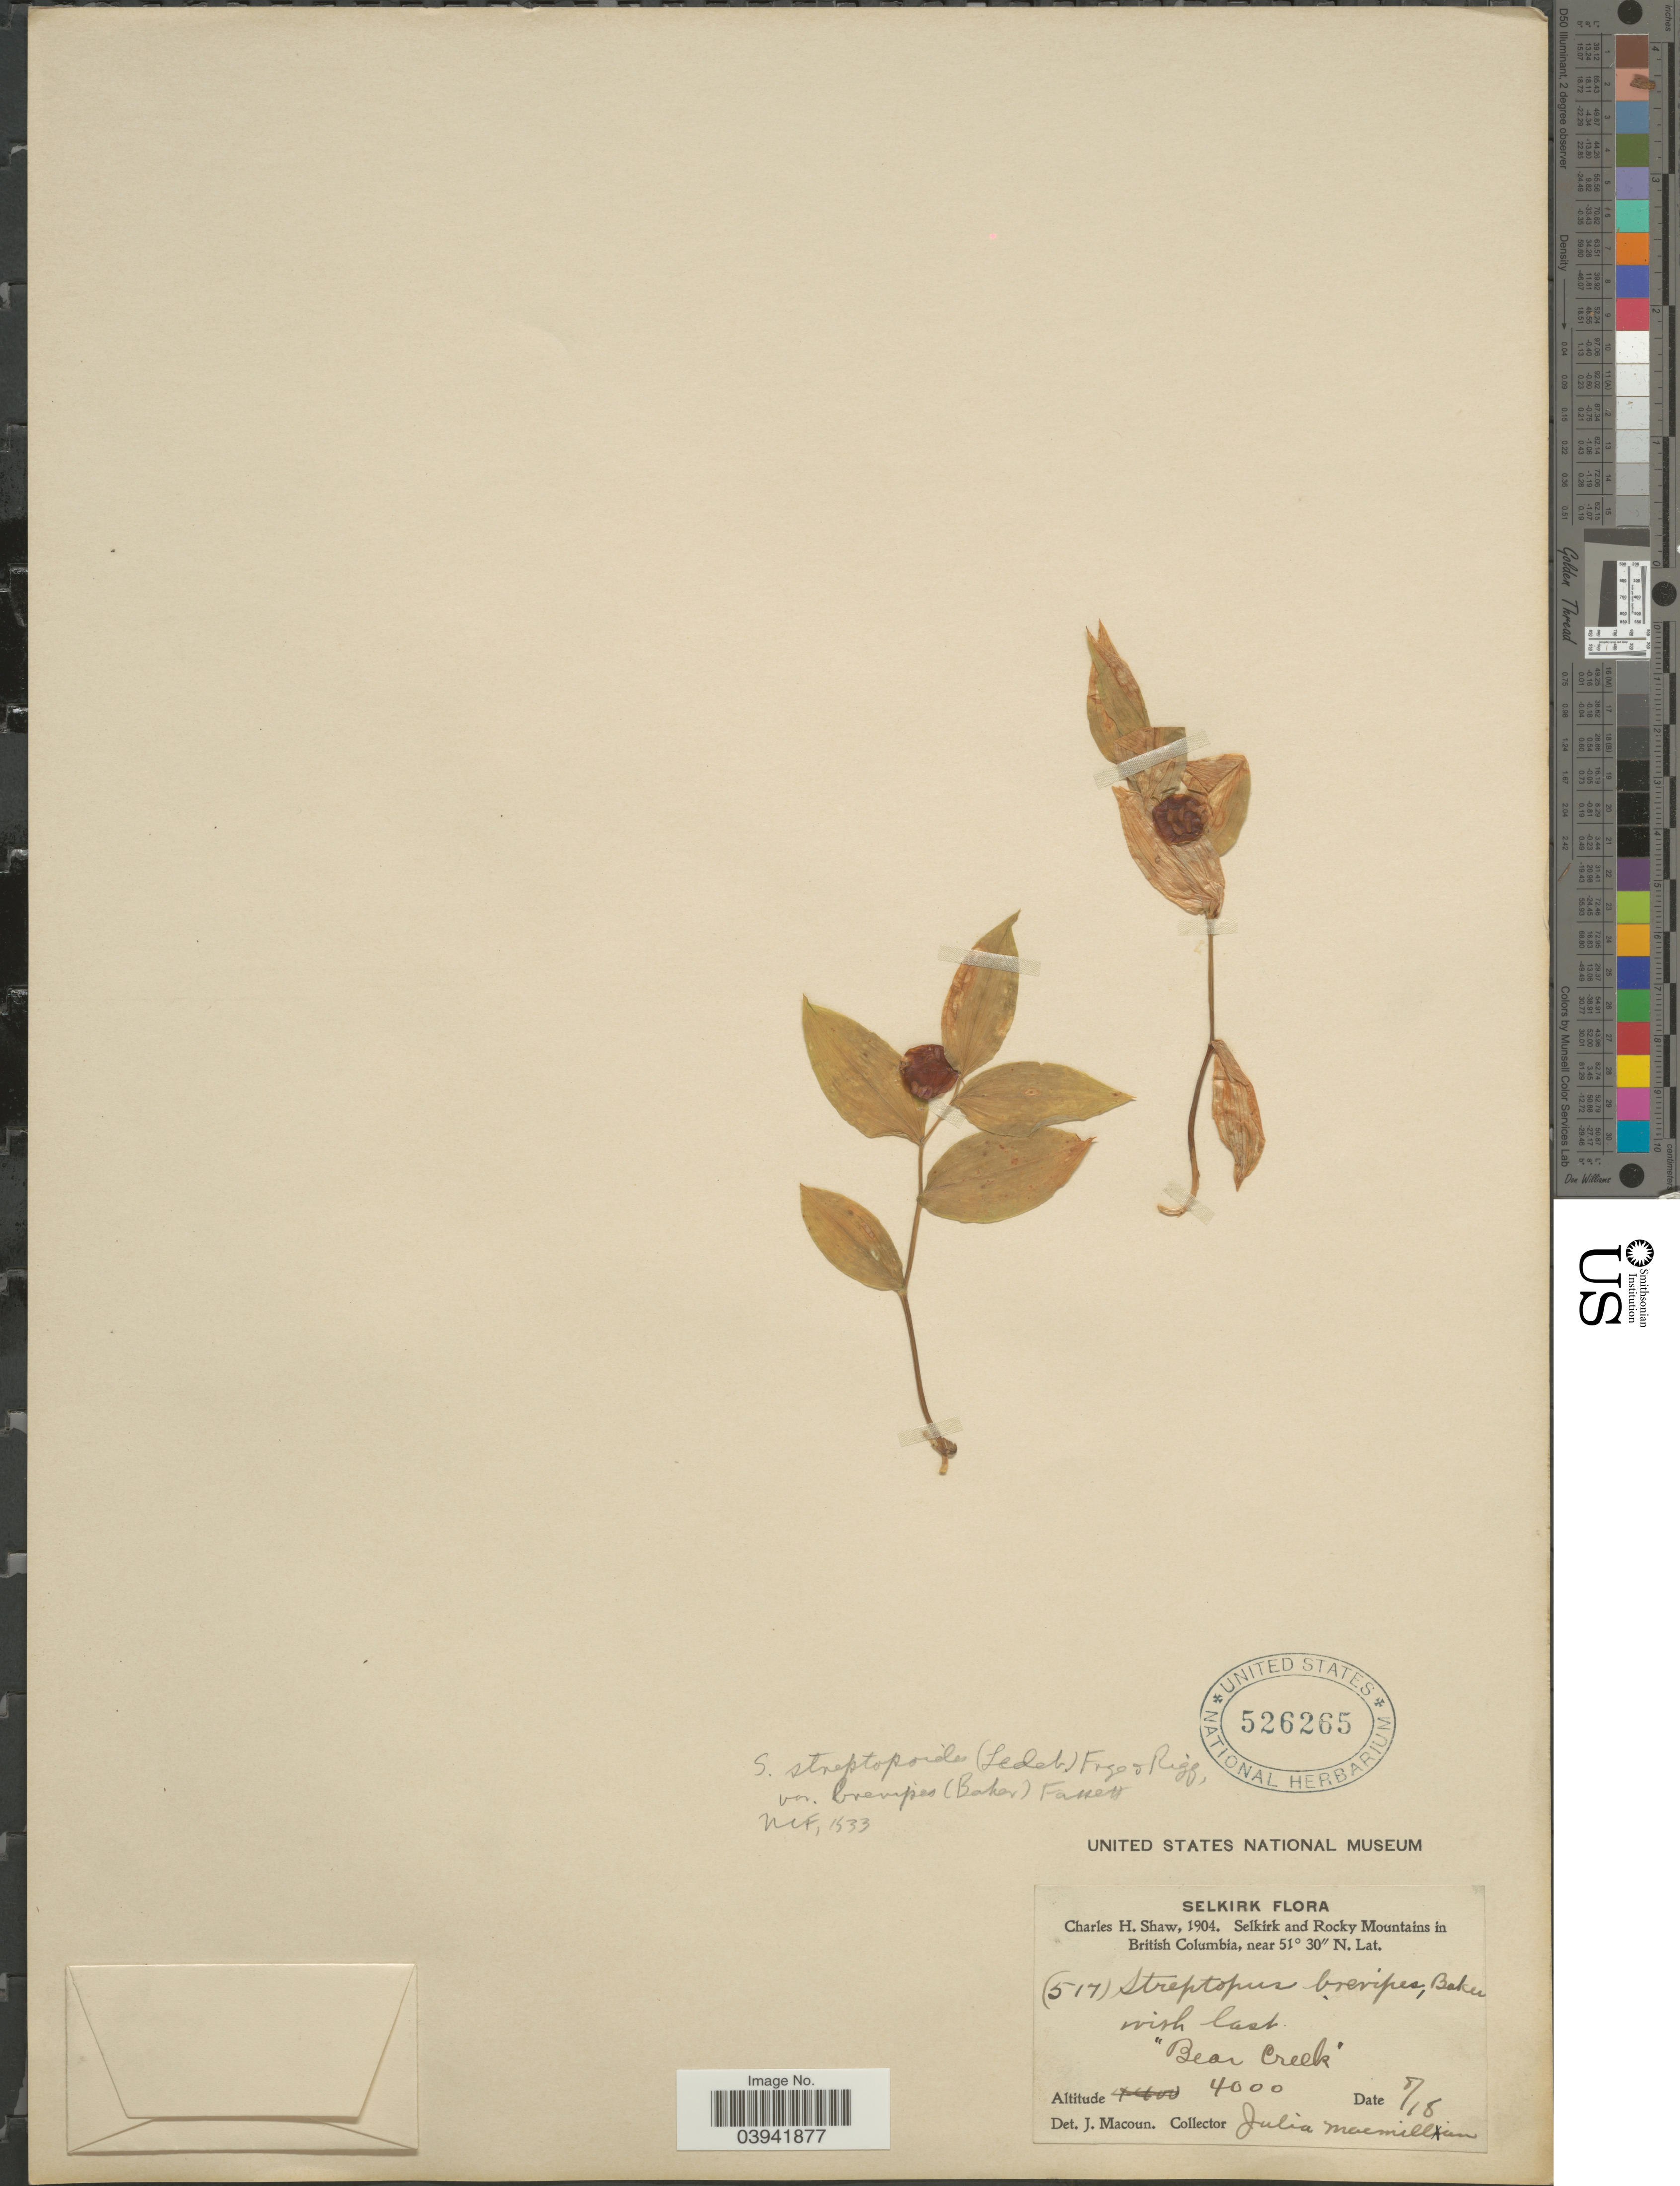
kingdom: Plantae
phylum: Tracheophyta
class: Liliopsida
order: Liliales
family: Liliaceae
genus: Streptopus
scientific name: Streptopus streptopoides var. brevipes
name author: (Baker) Fassett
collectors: J. Macmillan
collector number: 517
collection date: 1904-08-18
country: Canada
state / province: British Columbia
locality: Selkirk. "Bear Creek".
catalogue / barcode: US 526265